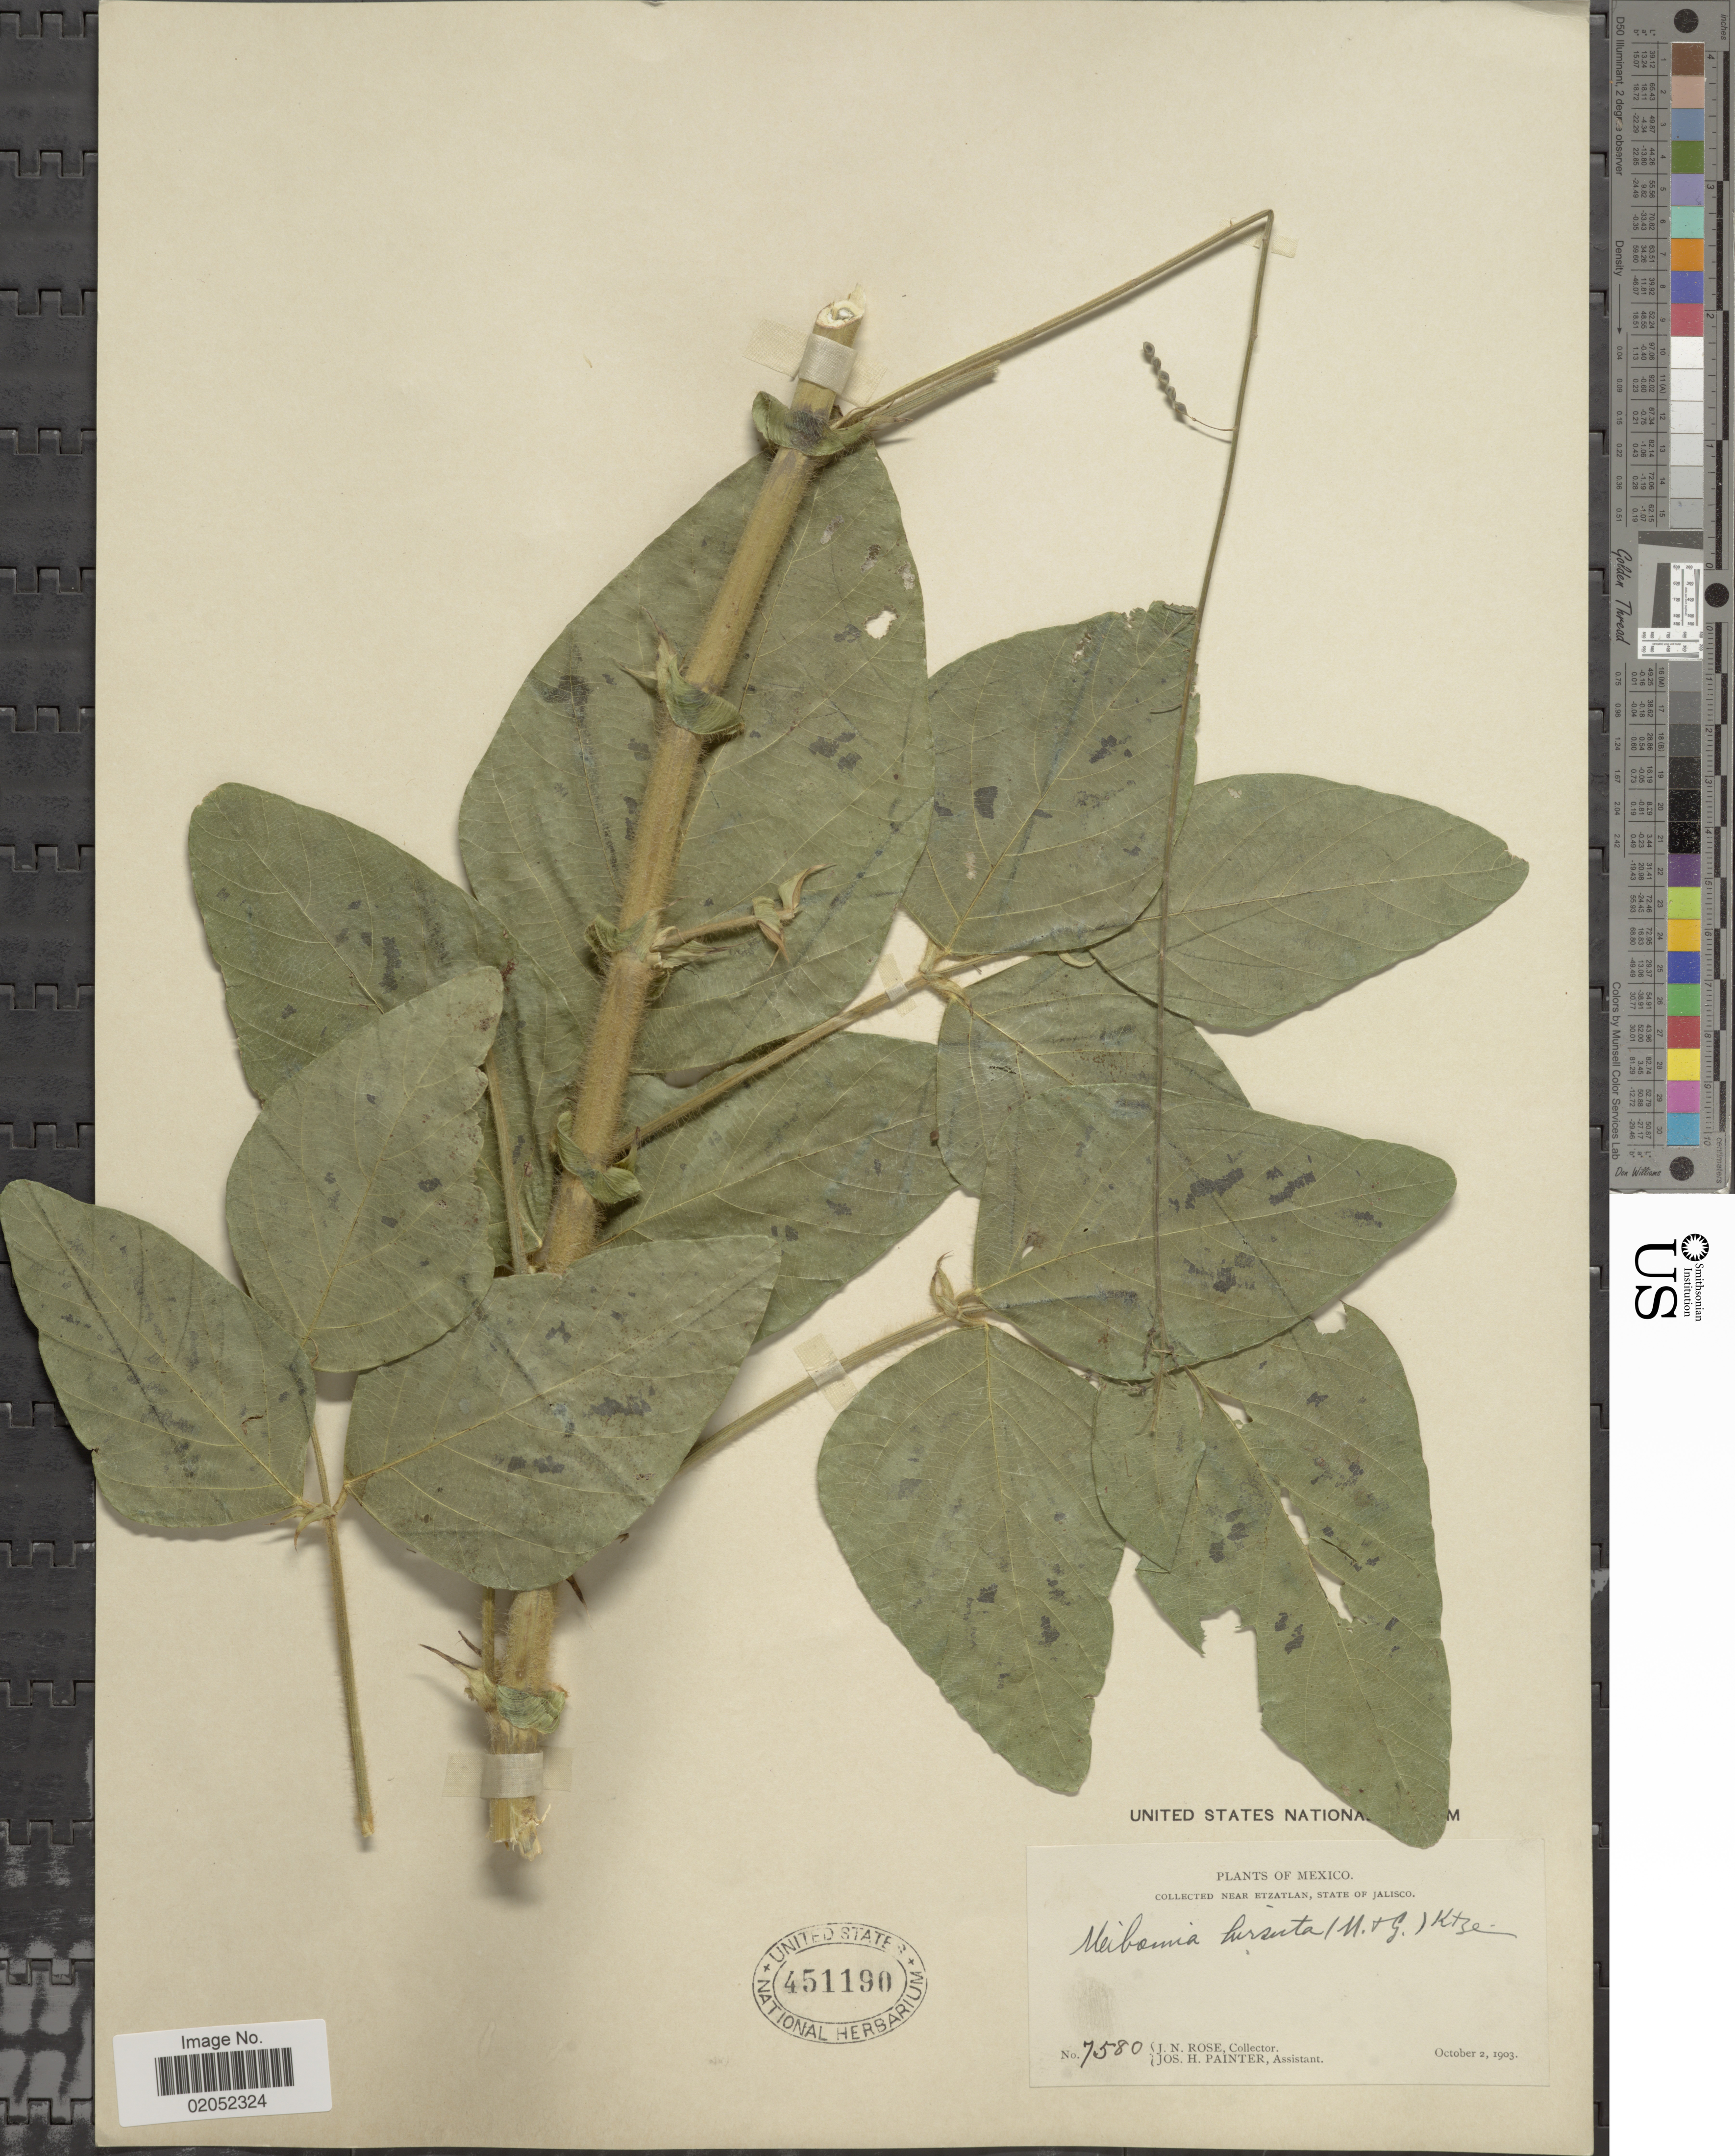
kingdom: Plantae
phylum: Tracheophyta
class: Magnoliopsida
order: Fabales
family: Fabaceae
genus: Desmodium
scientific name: Desmodium hirsutum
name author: M. Martens & Galeotti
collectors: J. N. Rose & J. H. Painter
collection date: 1903-10-02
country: Mexico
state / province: Jalisco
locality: Near Etzatlan, State of Jalisco.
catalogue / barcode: US 451180